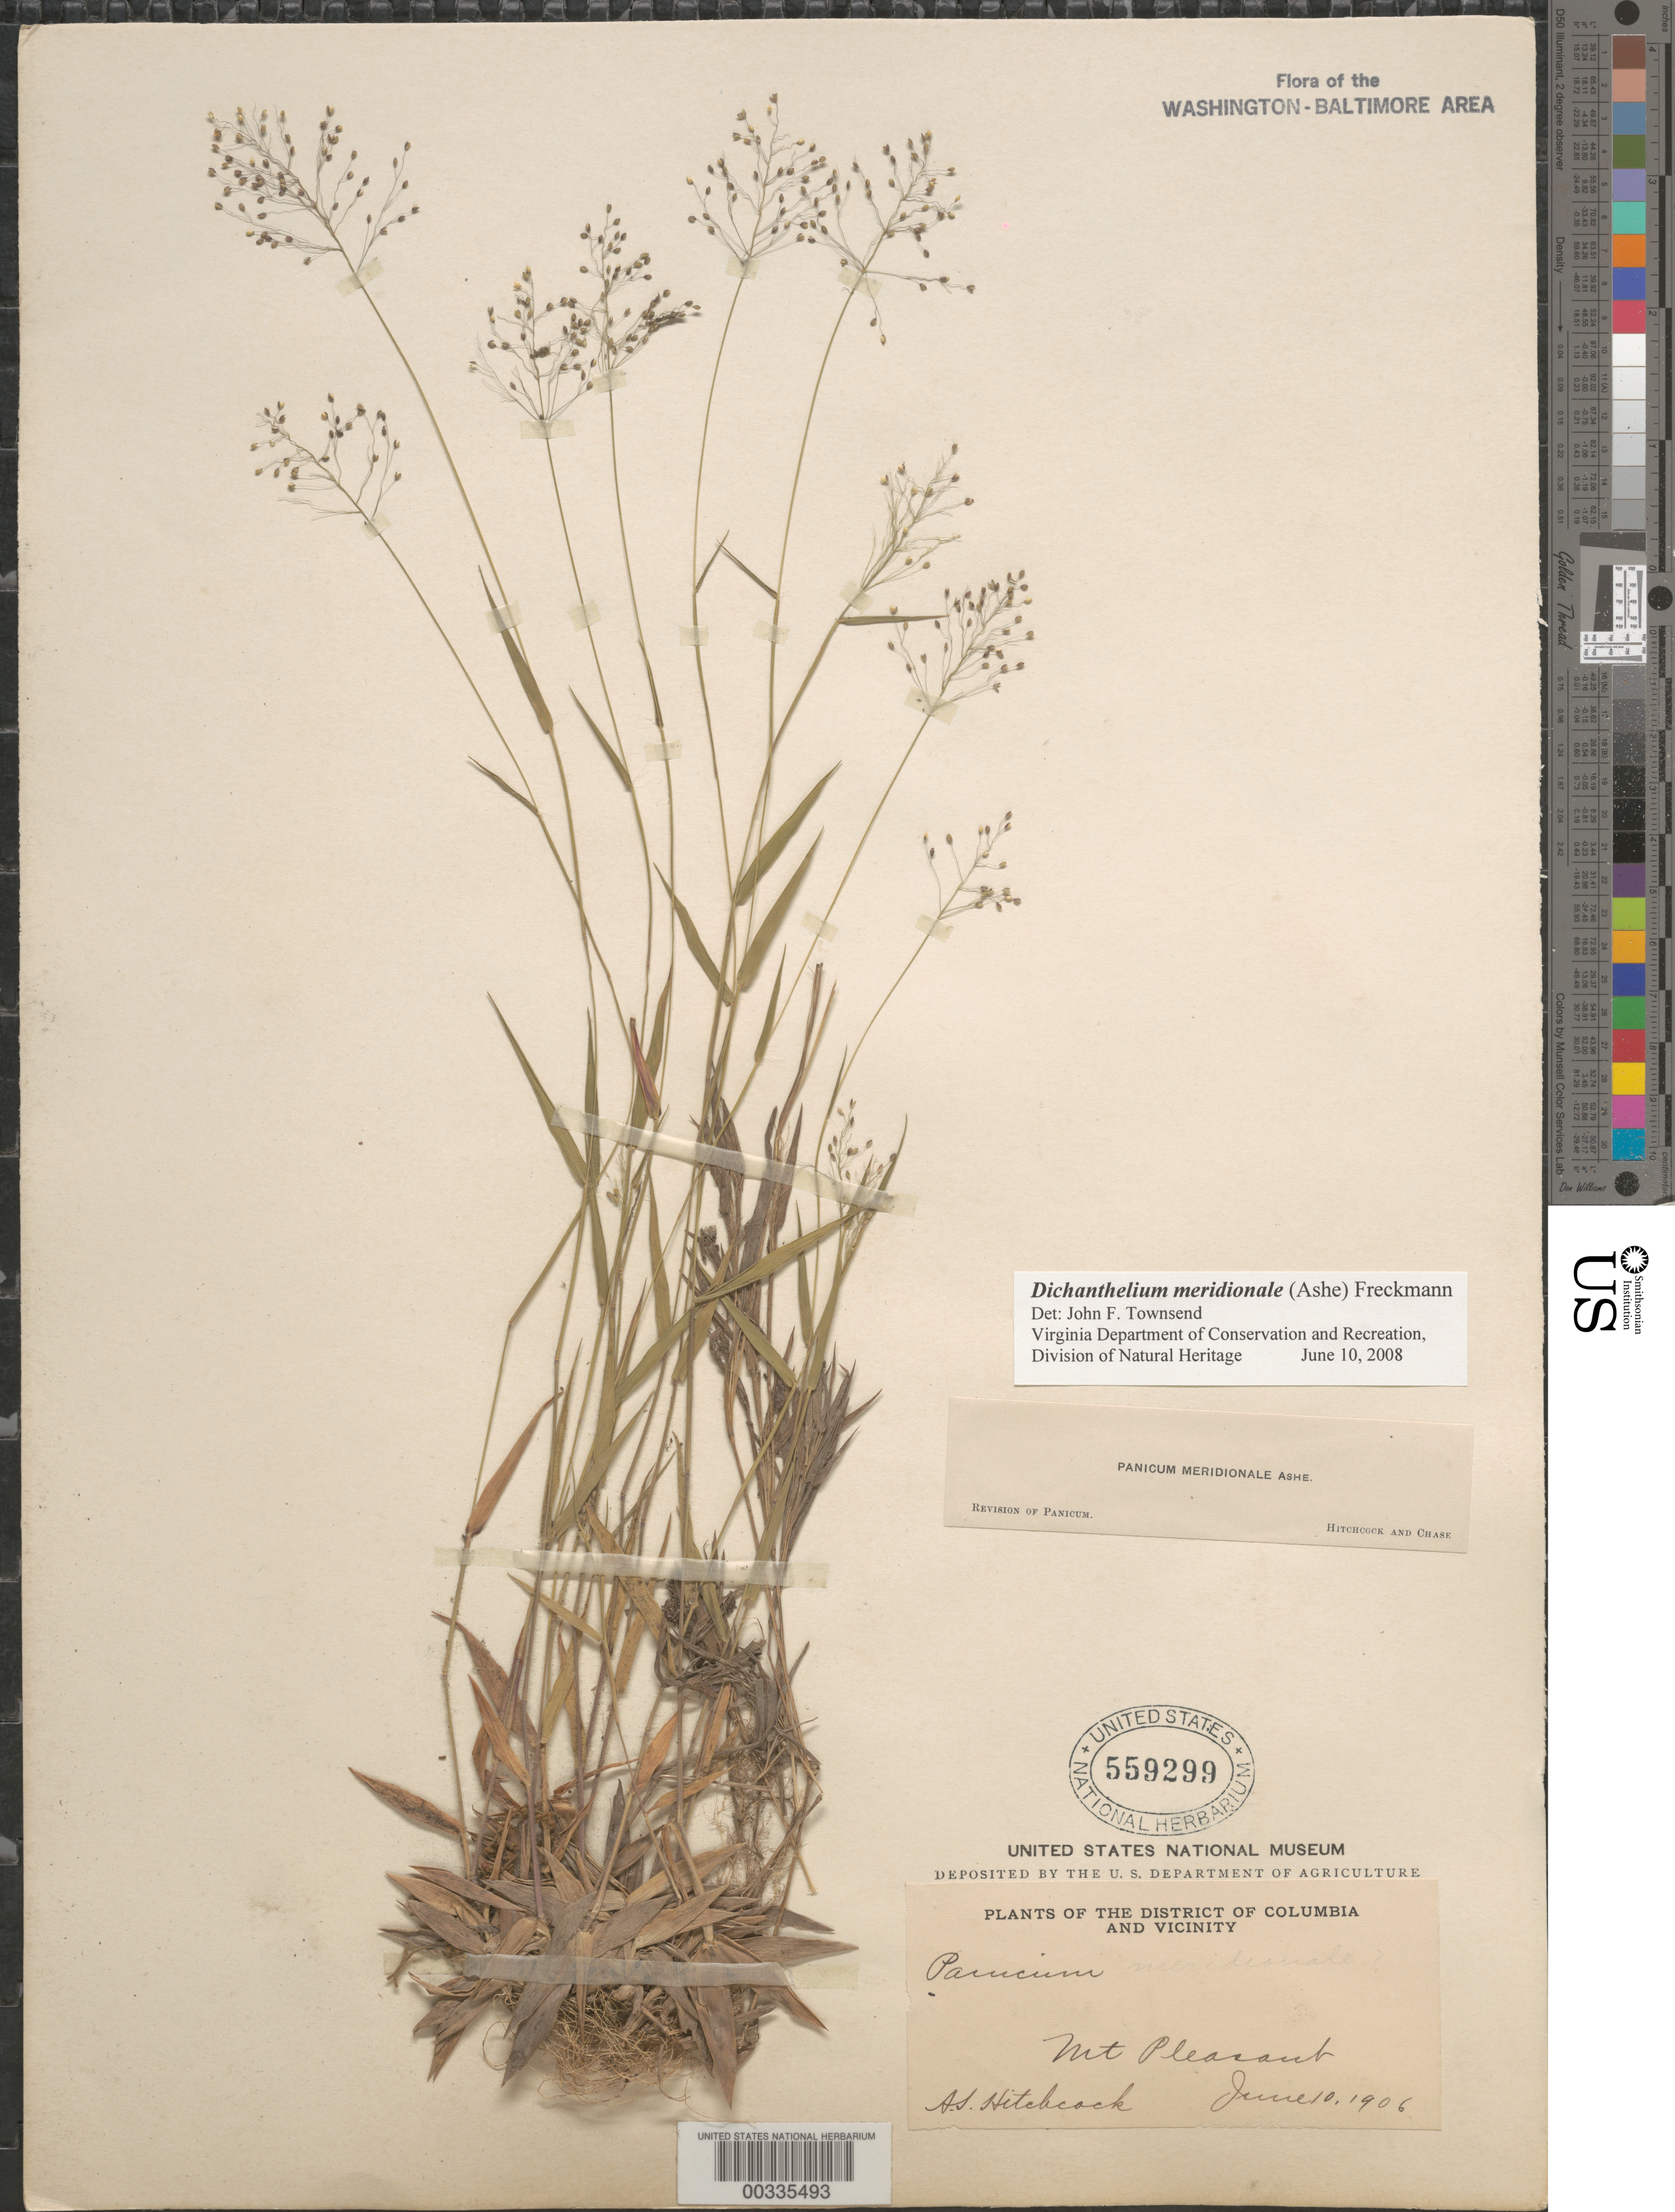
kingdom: Plantae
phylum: Tracheophyta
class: Liliopsida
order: Poales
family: Poaceae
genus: Dichanthelium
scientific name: Dichanthelium meridionale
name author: (Ashe) Freckmann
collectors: A. S. Hitchcock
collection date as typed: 10 Jun 1906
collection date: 1906-06-10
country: United States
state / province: District of Columbia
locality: Mount Pleasant Rock Creek Park and Vicinity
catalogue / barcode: US 559299